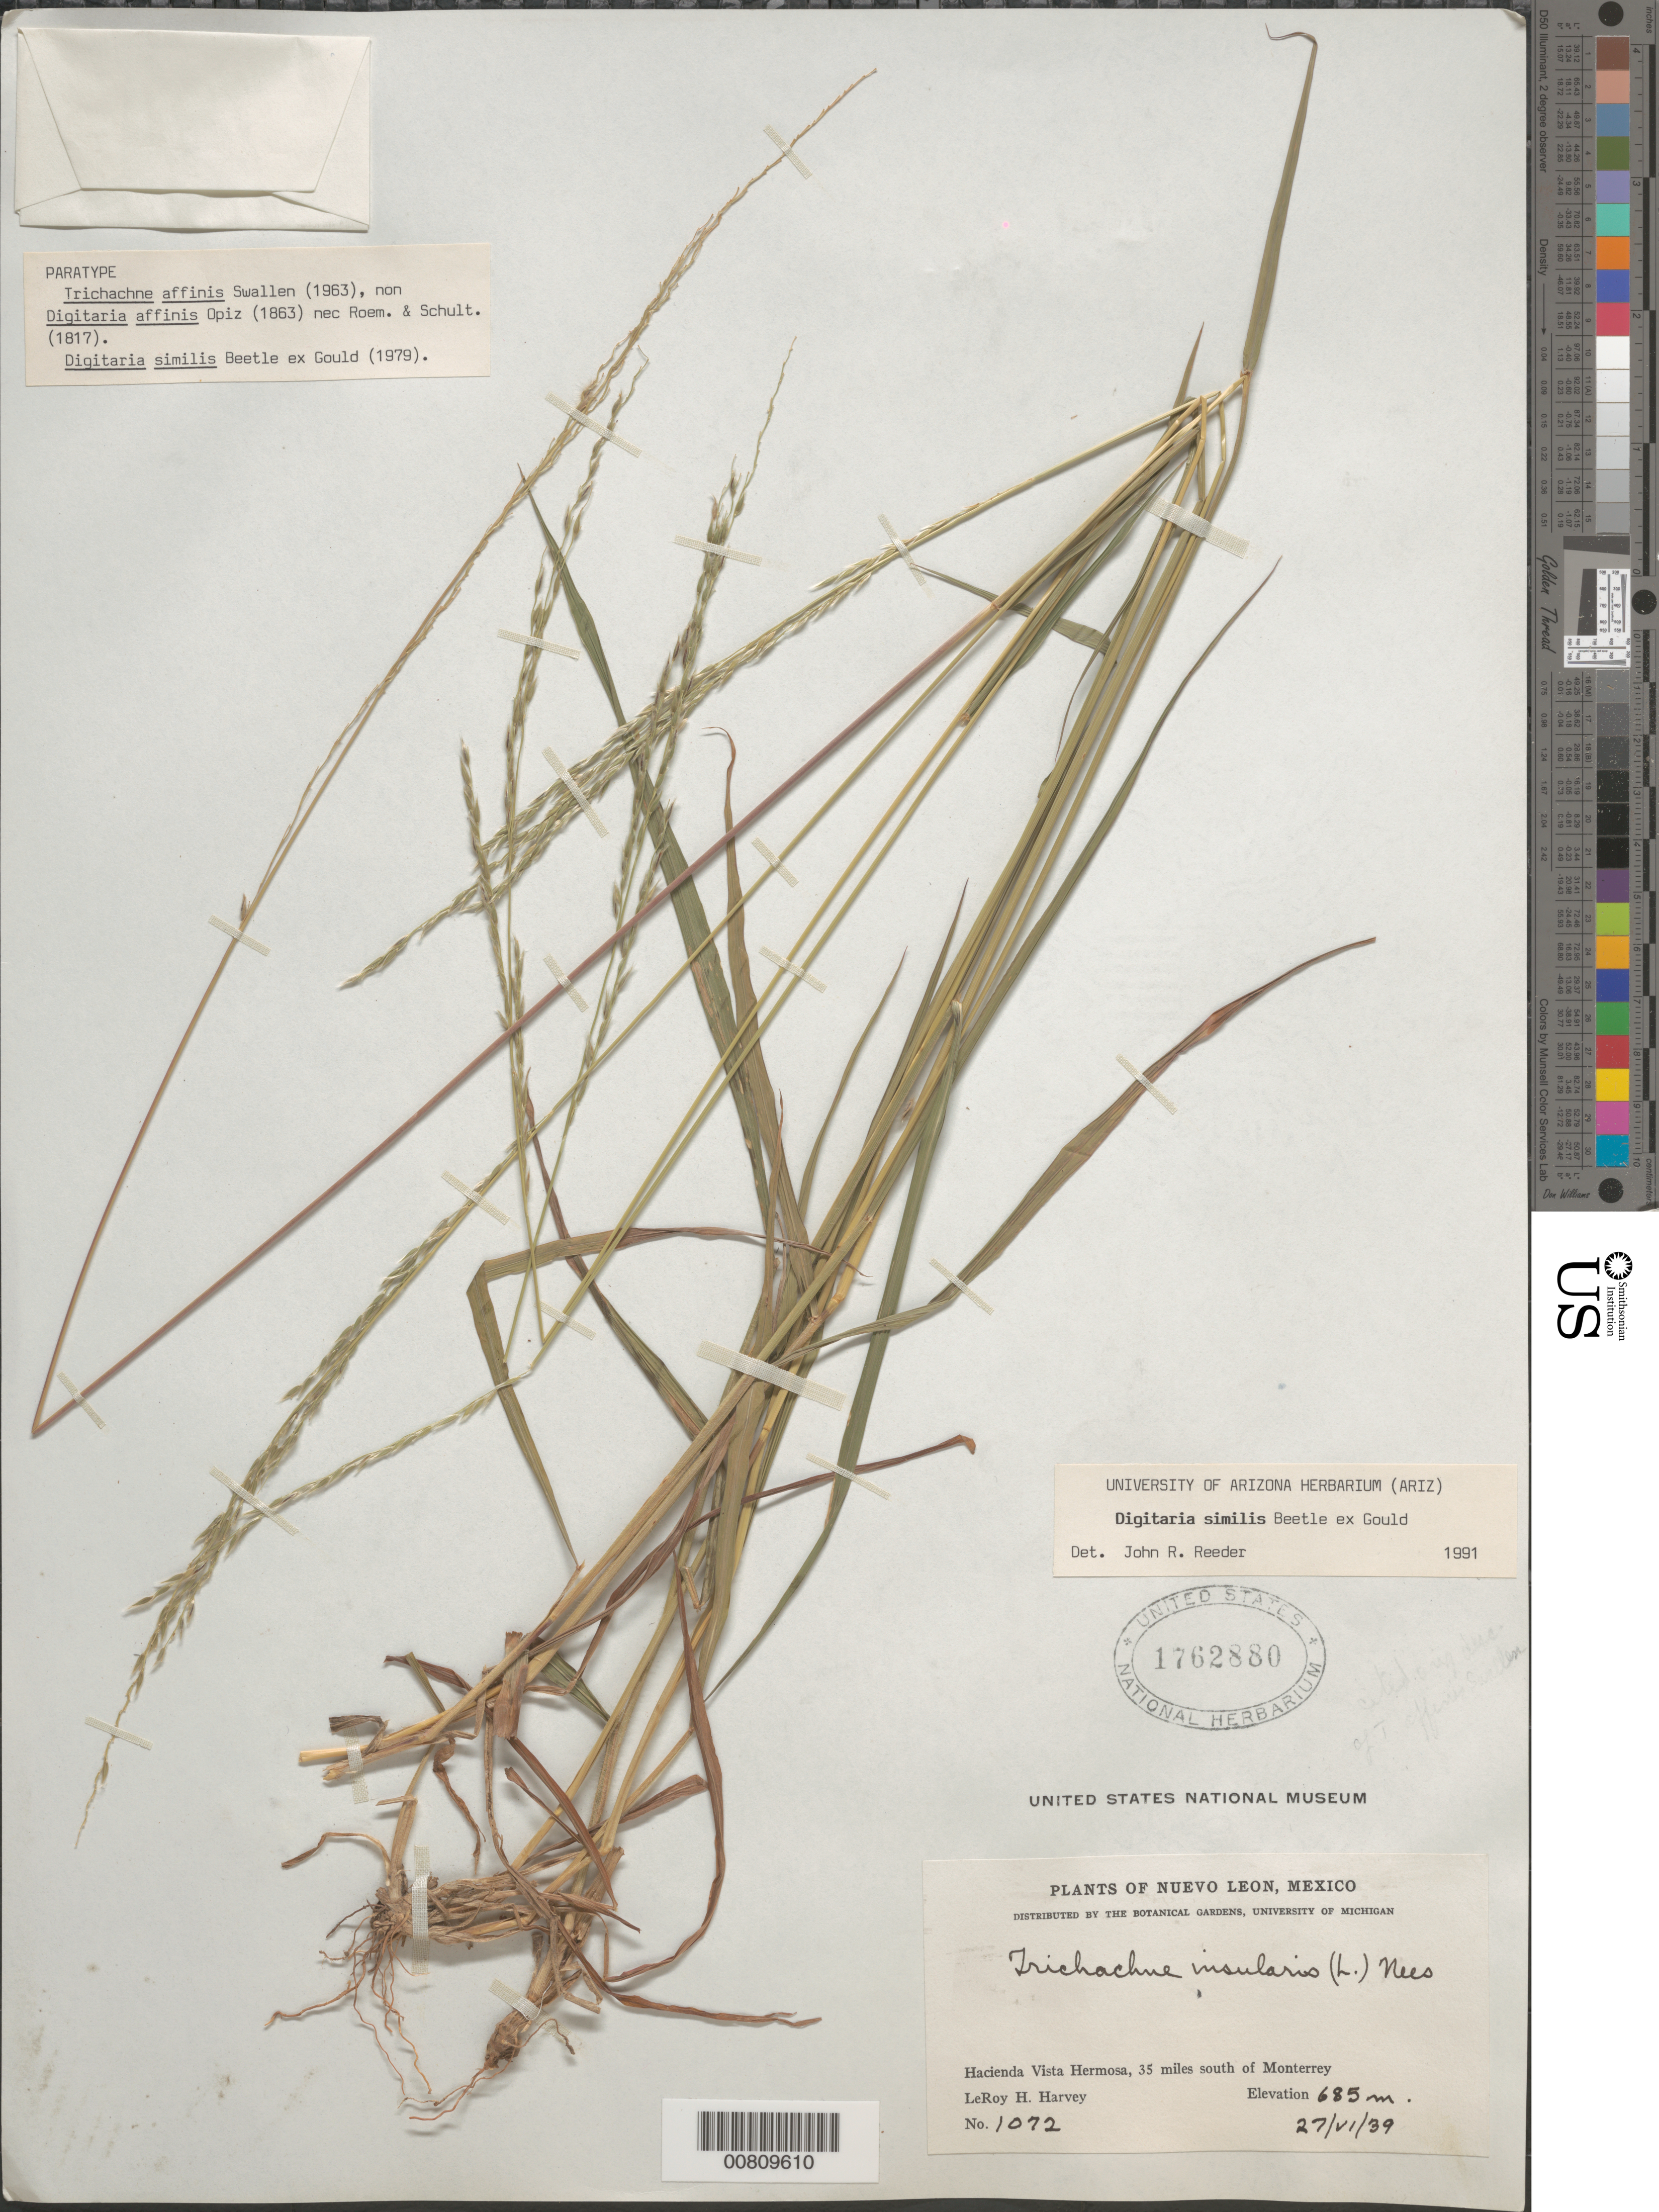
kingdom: Plantae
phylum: Tracheophyta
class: Liliopsida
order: Poales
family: Poaceae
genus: Digitaria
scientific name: Digitaria similis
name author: Beetle ex Gould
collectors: L. H. Harvey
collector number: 1072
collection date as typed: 27 Jun 1939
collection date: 1939-06-27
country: Mexico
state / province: Nuevo León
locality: Hacienda Vista Hermosa, 35 mi S of Monterrey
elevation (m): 685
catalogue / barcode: US 1762880